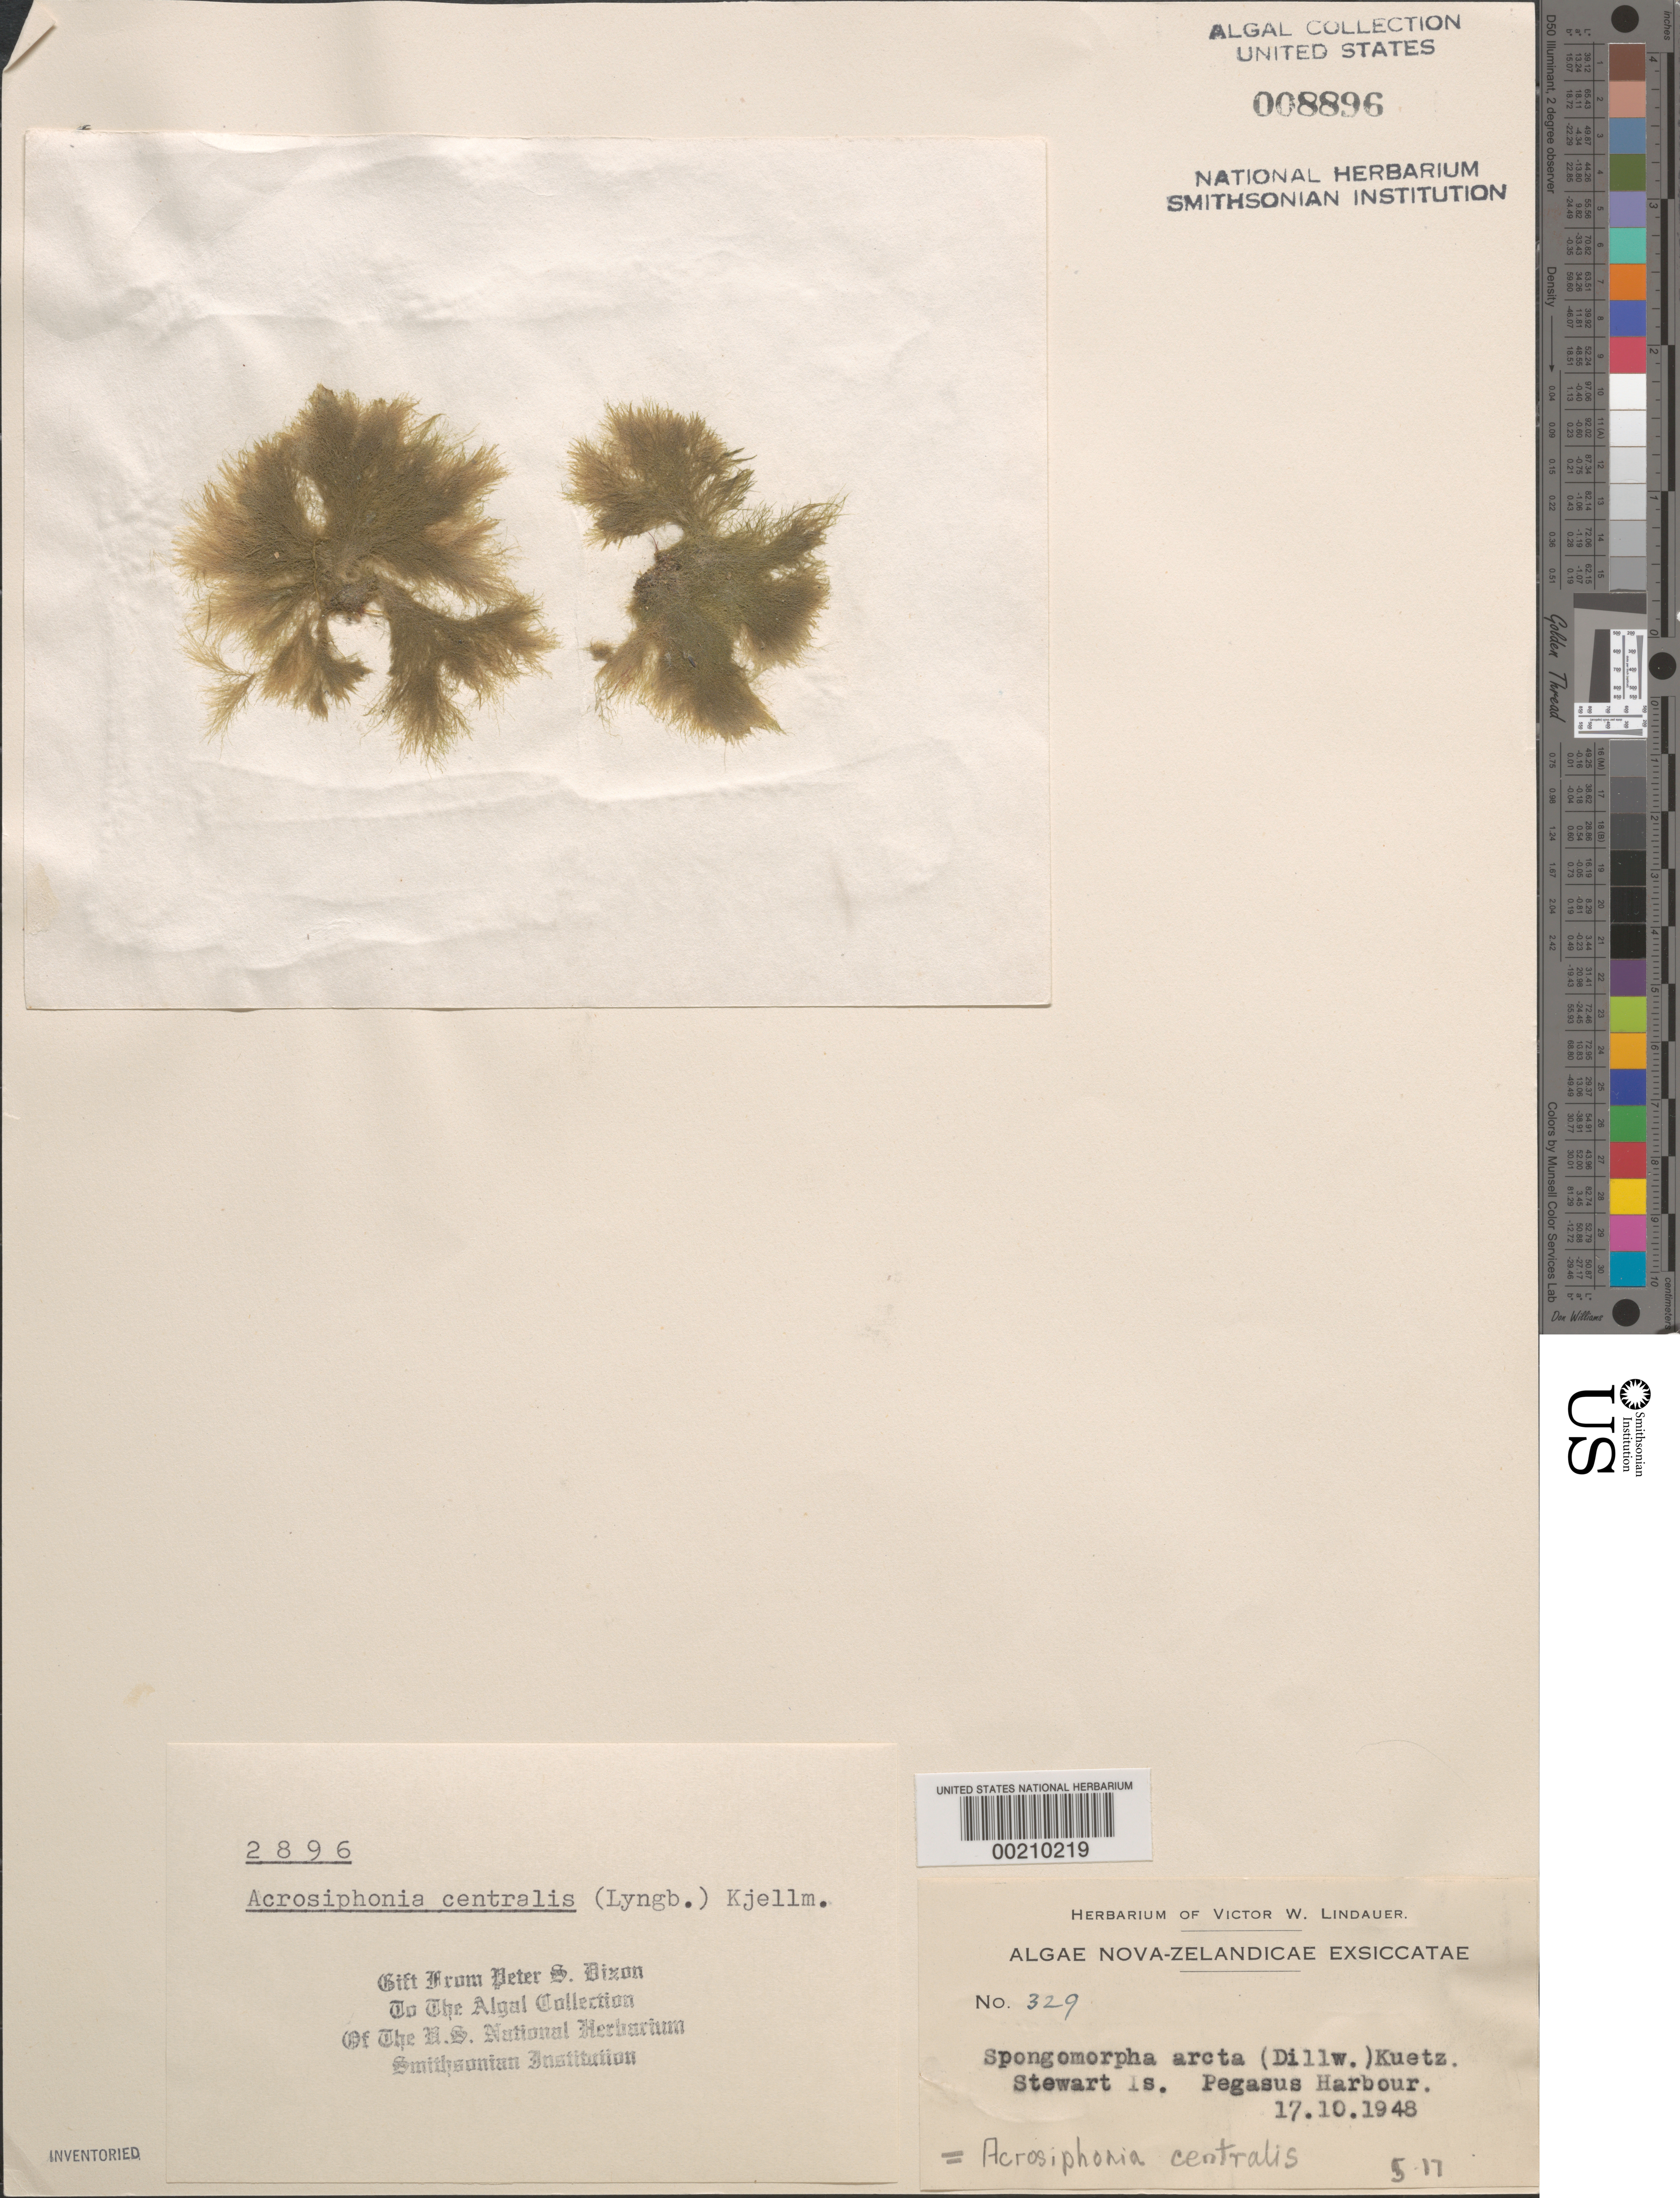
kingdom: Plantae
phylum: Chlorophyta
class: Ulvophyceae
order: Ulotrichales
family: Ulotrichaceae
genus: Acrosiphonia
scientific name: Acrosiphonia centralis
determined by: Dixon, P. S.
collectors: V. Lindauer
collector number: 329 & PSD 2896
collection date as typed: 17 Oct 1948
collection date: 1948-10-17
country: New Zealand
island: Stewart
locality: Pegasus harbor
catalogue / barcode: US 8896